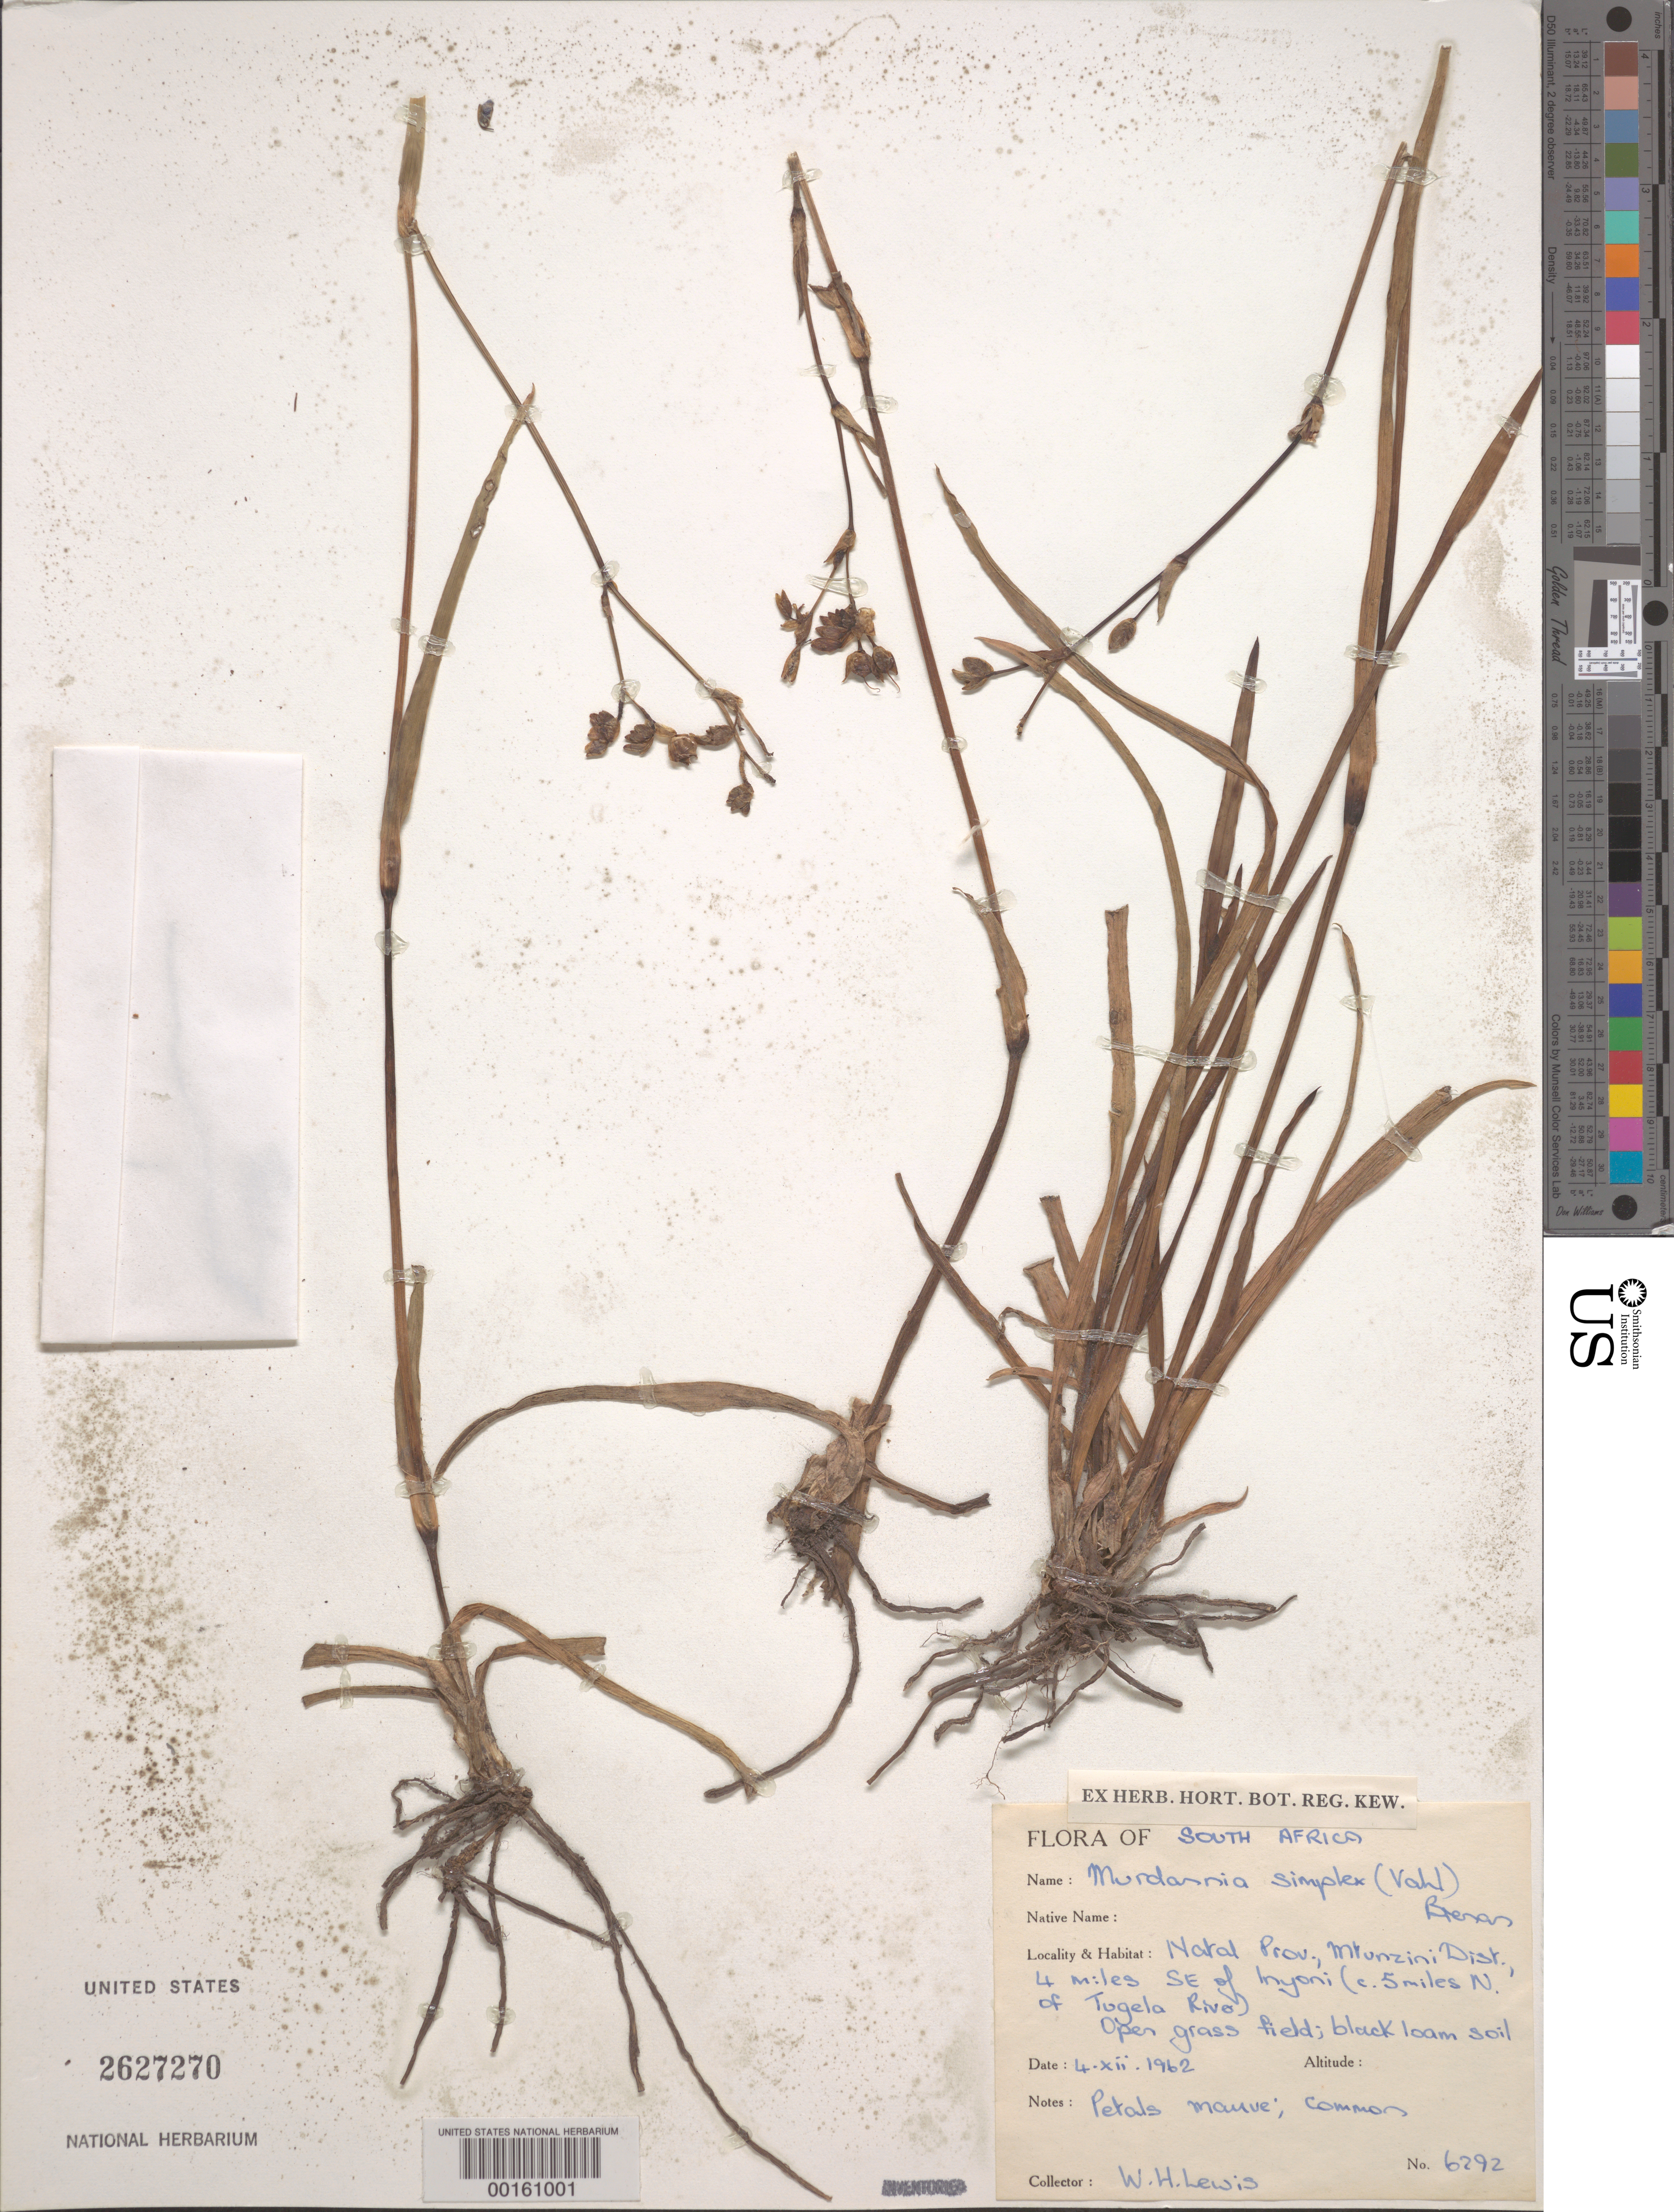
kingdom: Plantae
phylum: Tracheophyta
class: Liliopsida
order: Commelinales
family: Commelinaceae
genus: Murdannia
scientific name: Murdannia simplex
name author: (Vahl) Brenan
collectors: W. H. Lewis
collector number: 6292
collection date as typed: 04 Dec 1962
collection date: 1962-12-04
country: South Africa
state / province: KwaZulu-Natal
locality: Se of inyoni, n of tugela river. Mlunzini Dist.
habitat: Open grass field, black loam soil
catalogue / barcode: US 2627270